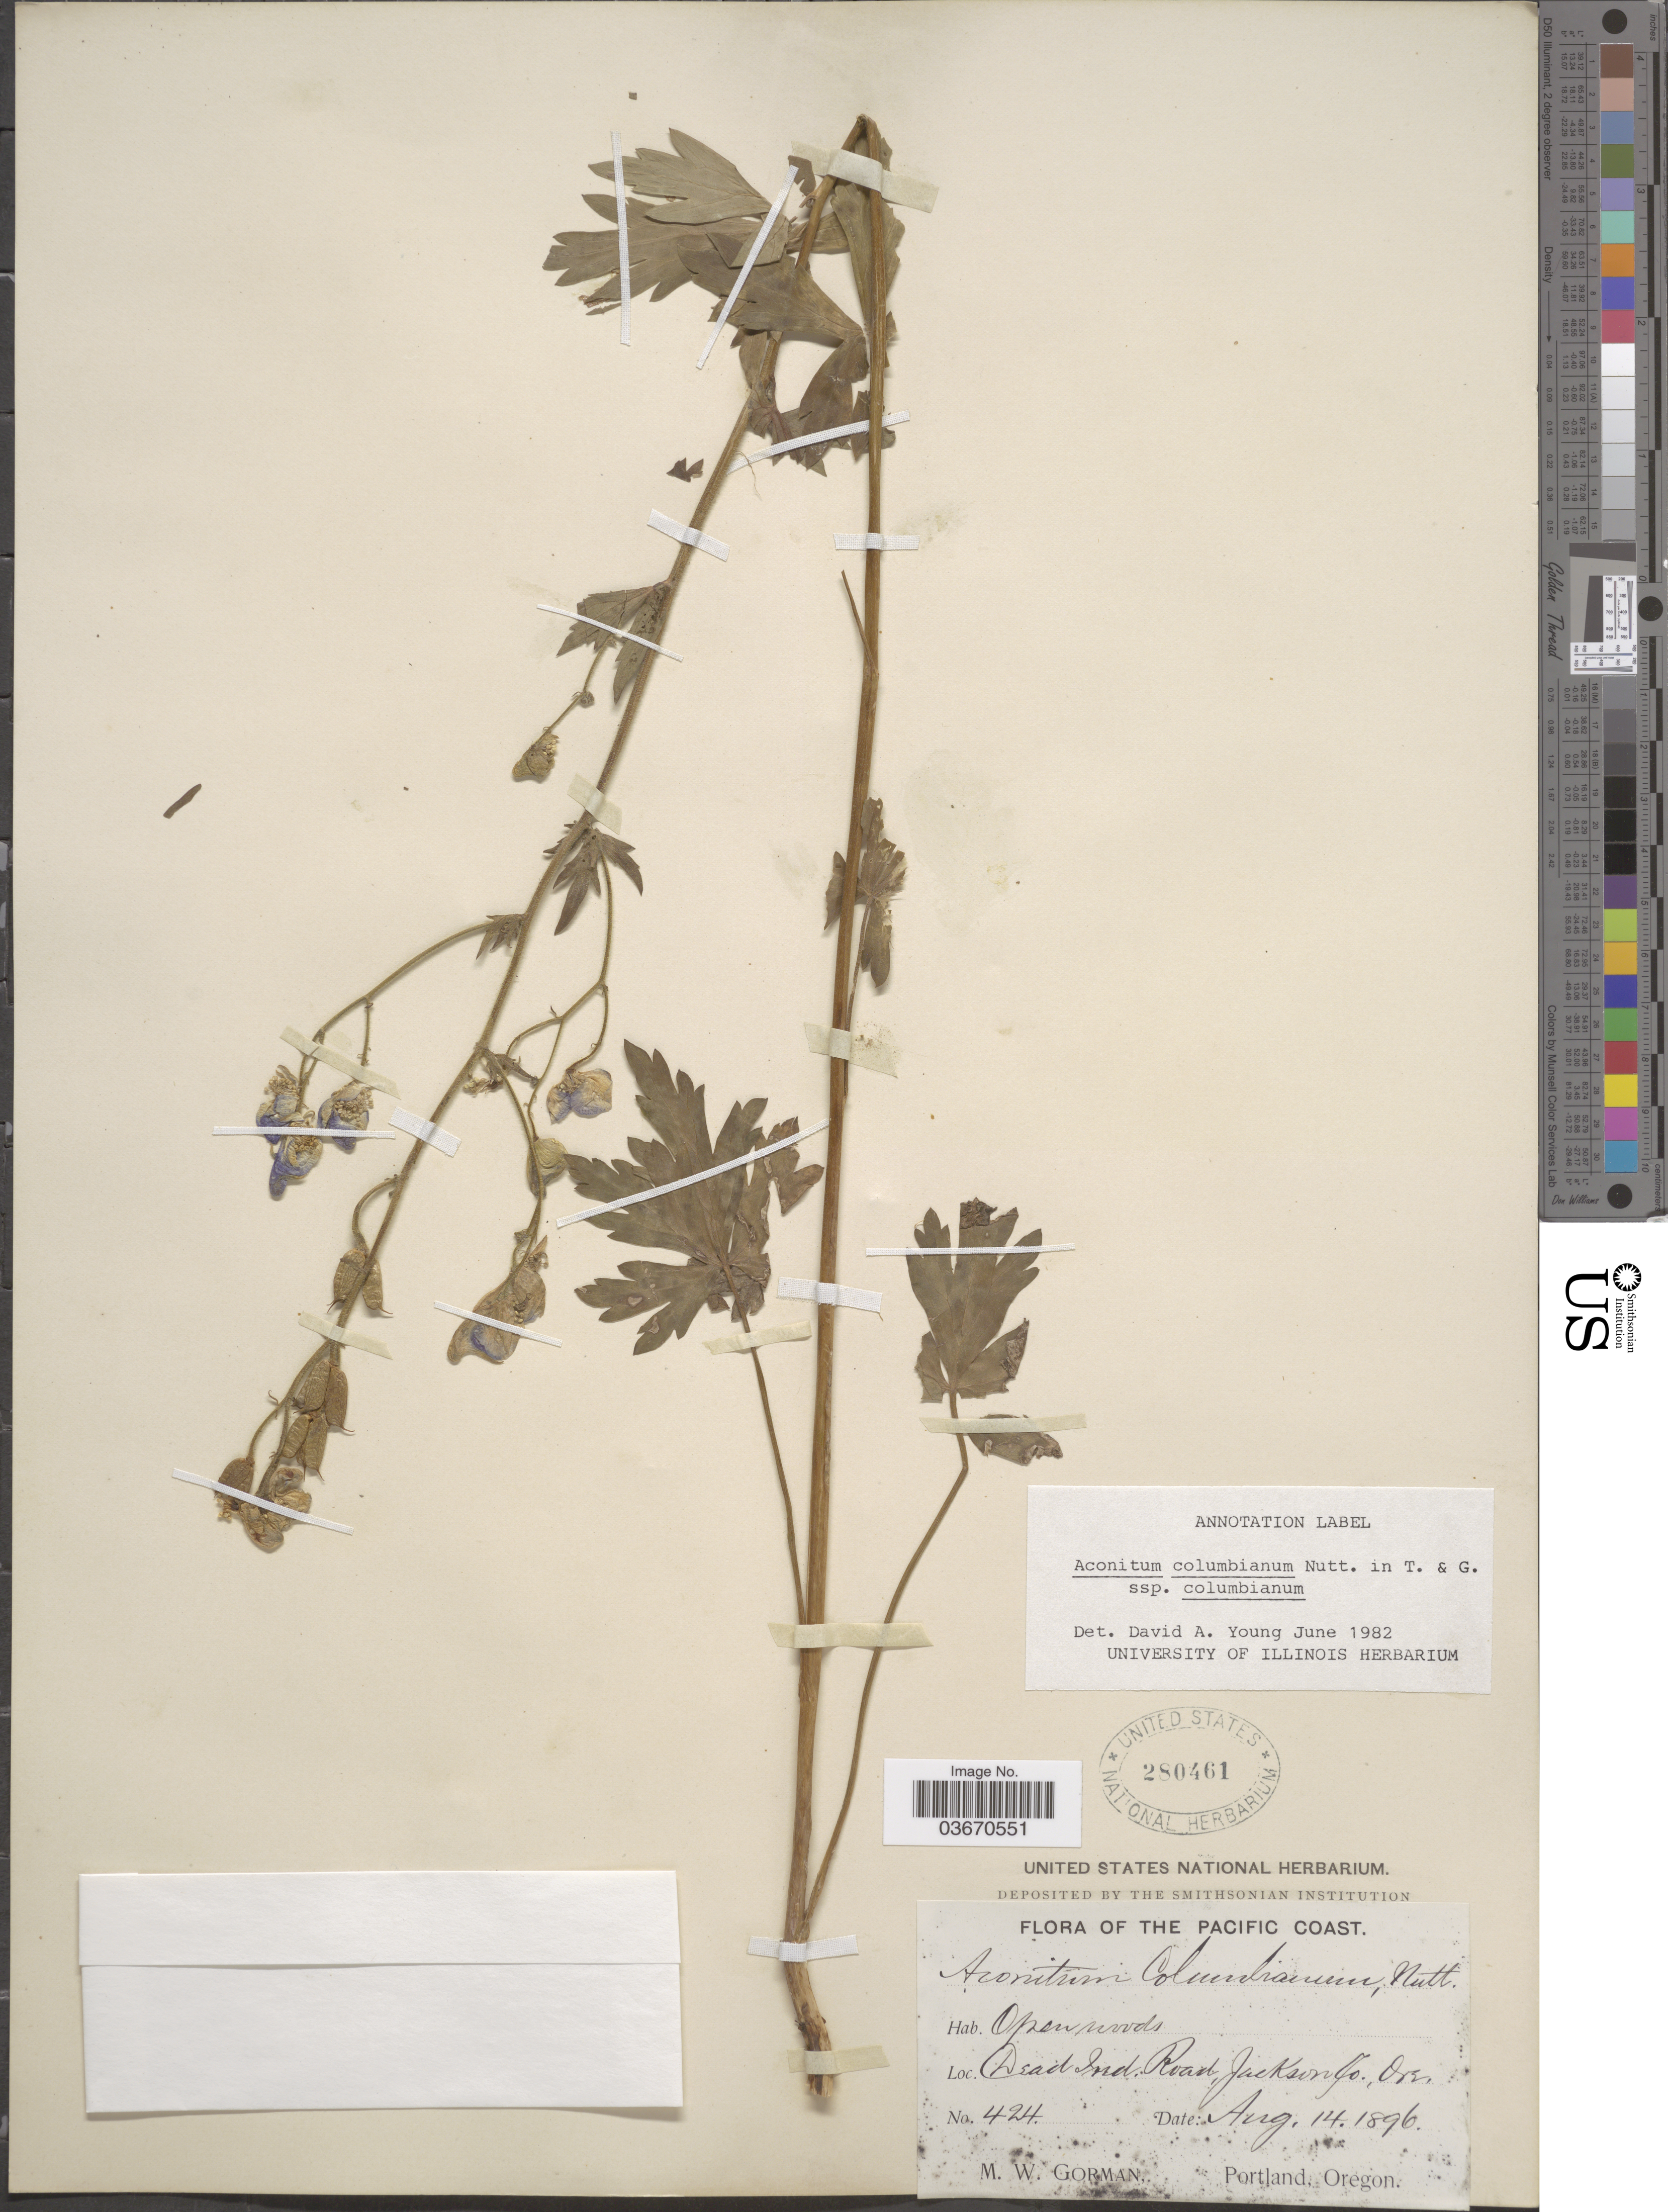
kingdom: Plantae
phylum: Tracheophyta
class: Magnoliopsida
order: Ranunculales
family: Ranunculaceae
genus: Aconitum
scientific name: Aconitum columbianum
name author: Nutt.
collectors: M. W. Gorman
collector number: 424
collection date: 1896-08-14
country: United States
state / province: Oregon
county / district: Jackson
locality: The Pacific Coast. Dead Ind. Road, Jackson Co.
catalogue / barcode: US 280461